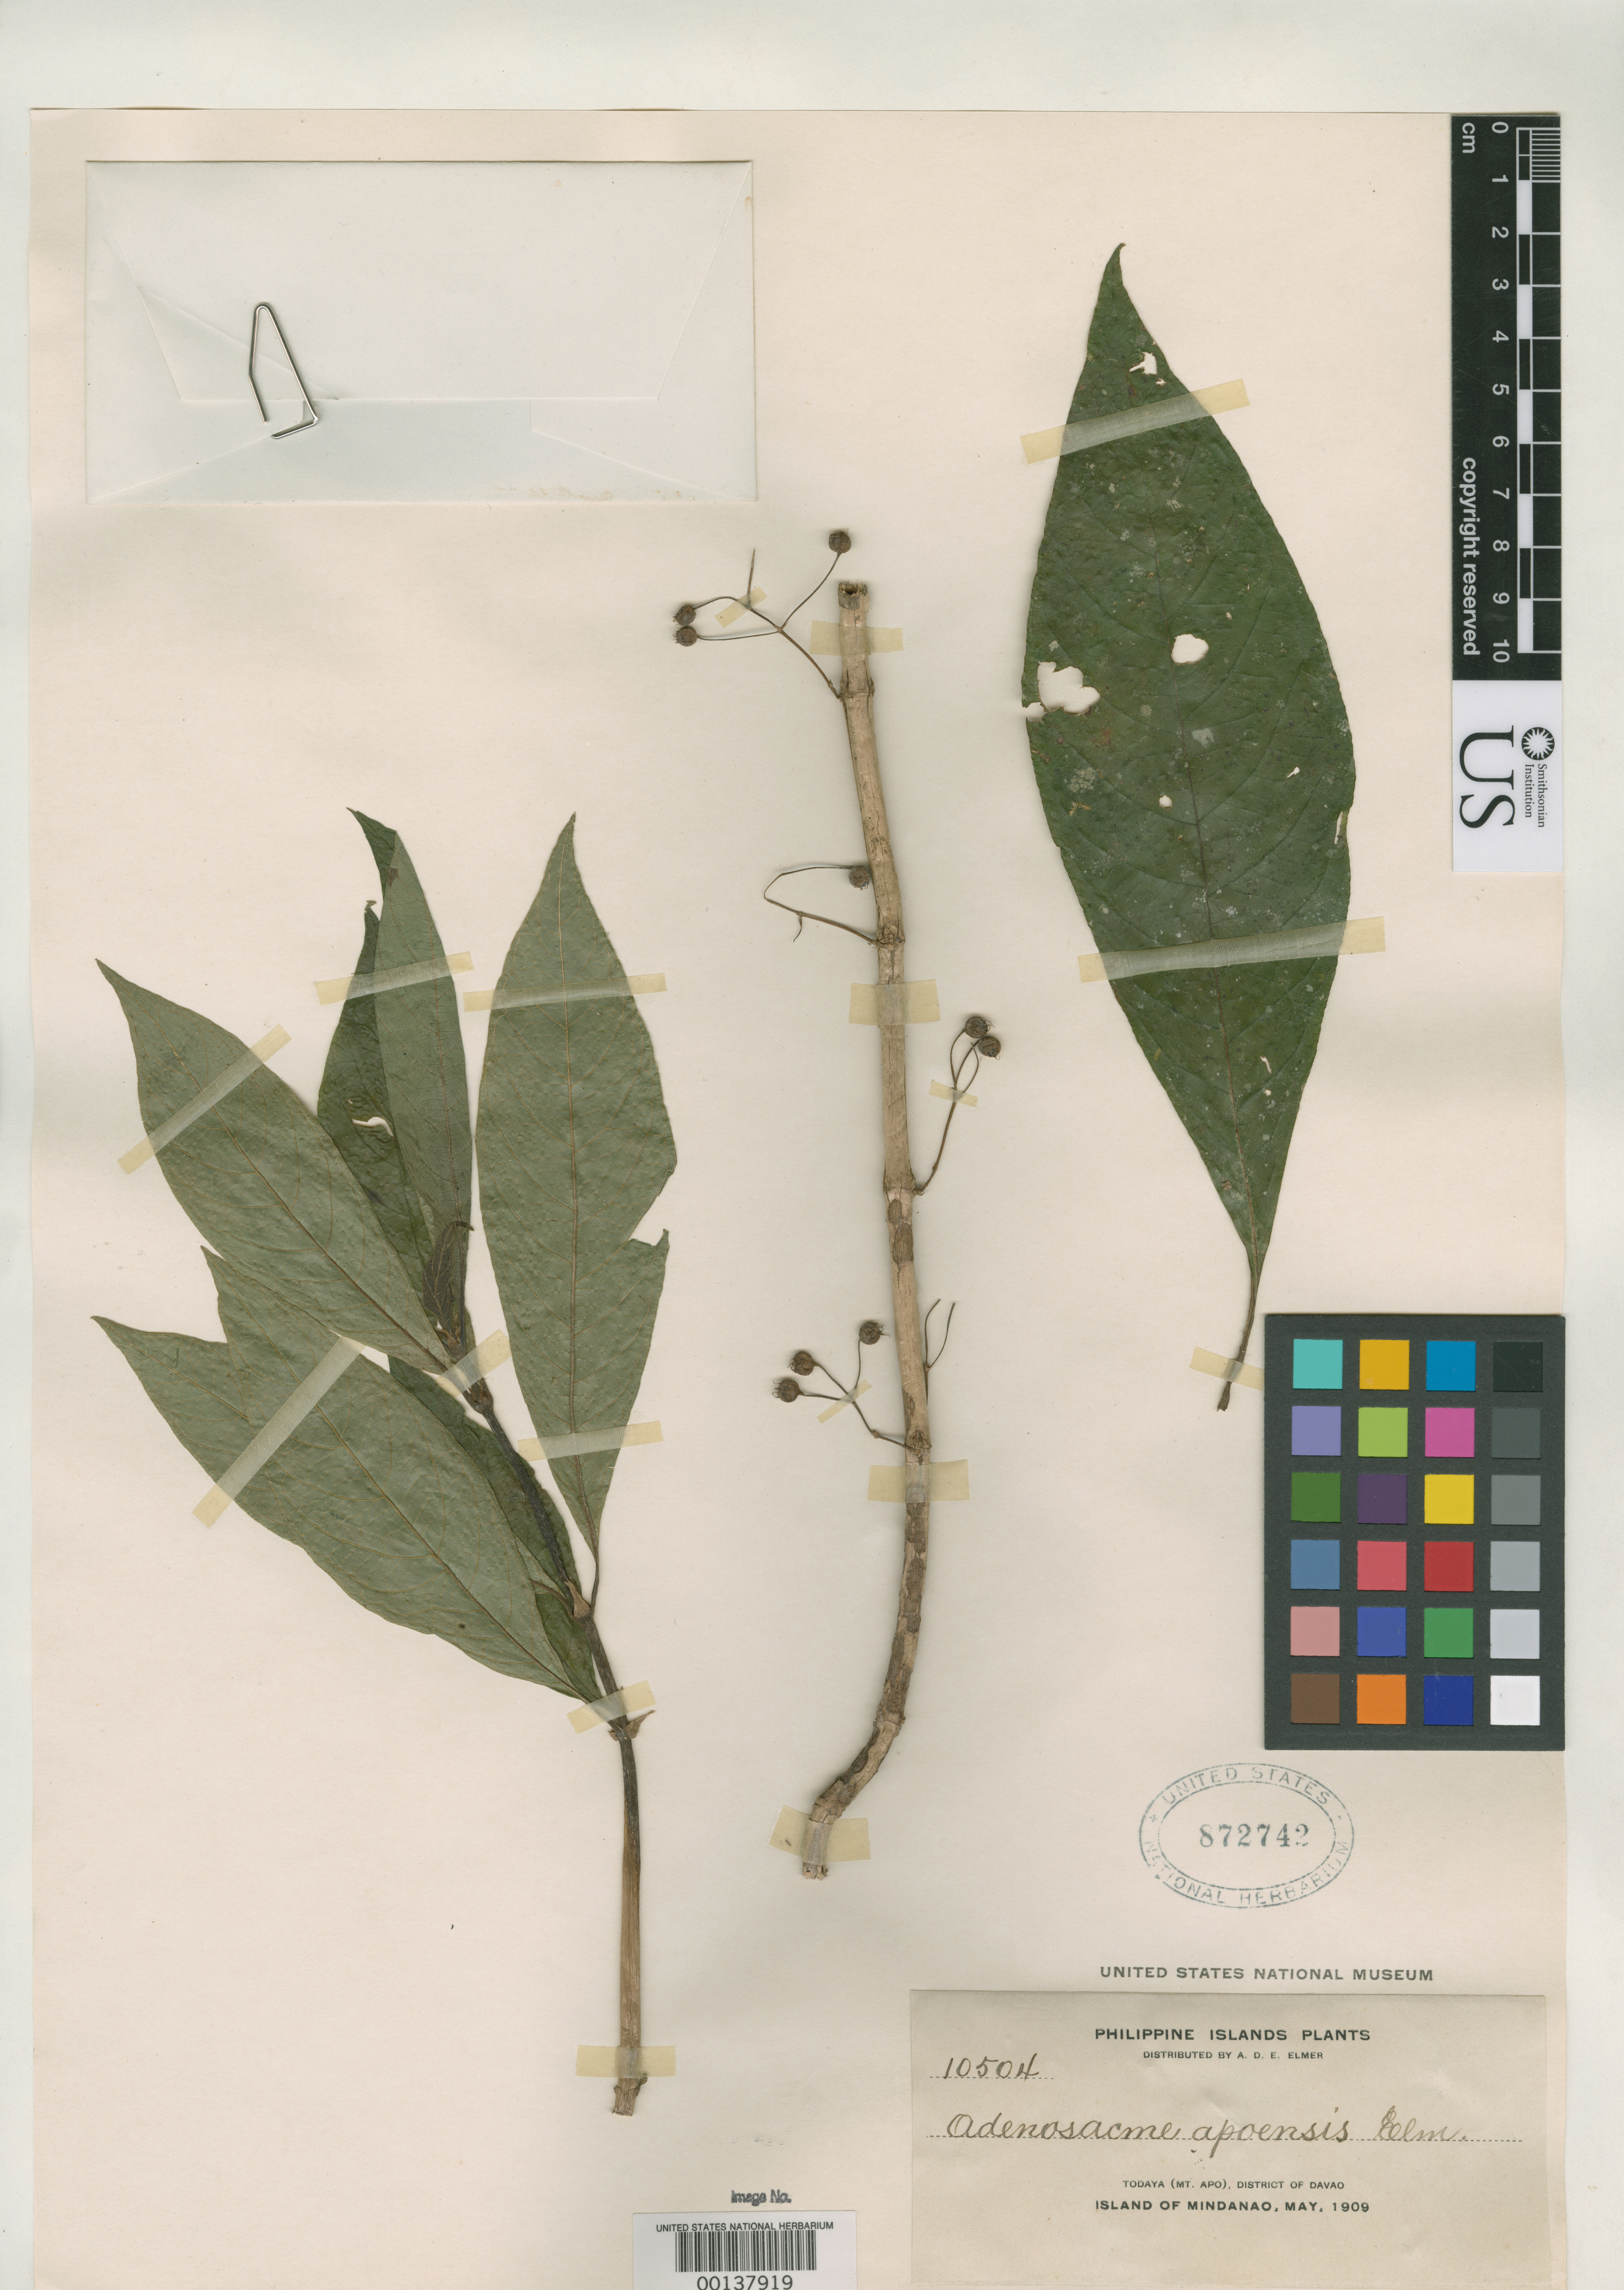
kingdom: Plantae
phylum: Tracheophyta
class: Magnoliopsida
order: Gentianales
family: Rubiaceae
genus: Mycetia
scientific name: Mycetia apoensis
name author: (Elmer) Govaerts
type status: Isotype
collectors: A. D. E. Elmer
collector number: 10504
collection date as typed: May 1909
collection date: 1909-05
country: Philippines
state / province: Davao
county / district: Davao del Sur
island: Mindanao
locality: Todaya, Mt. Apo.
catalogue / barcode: US 872742